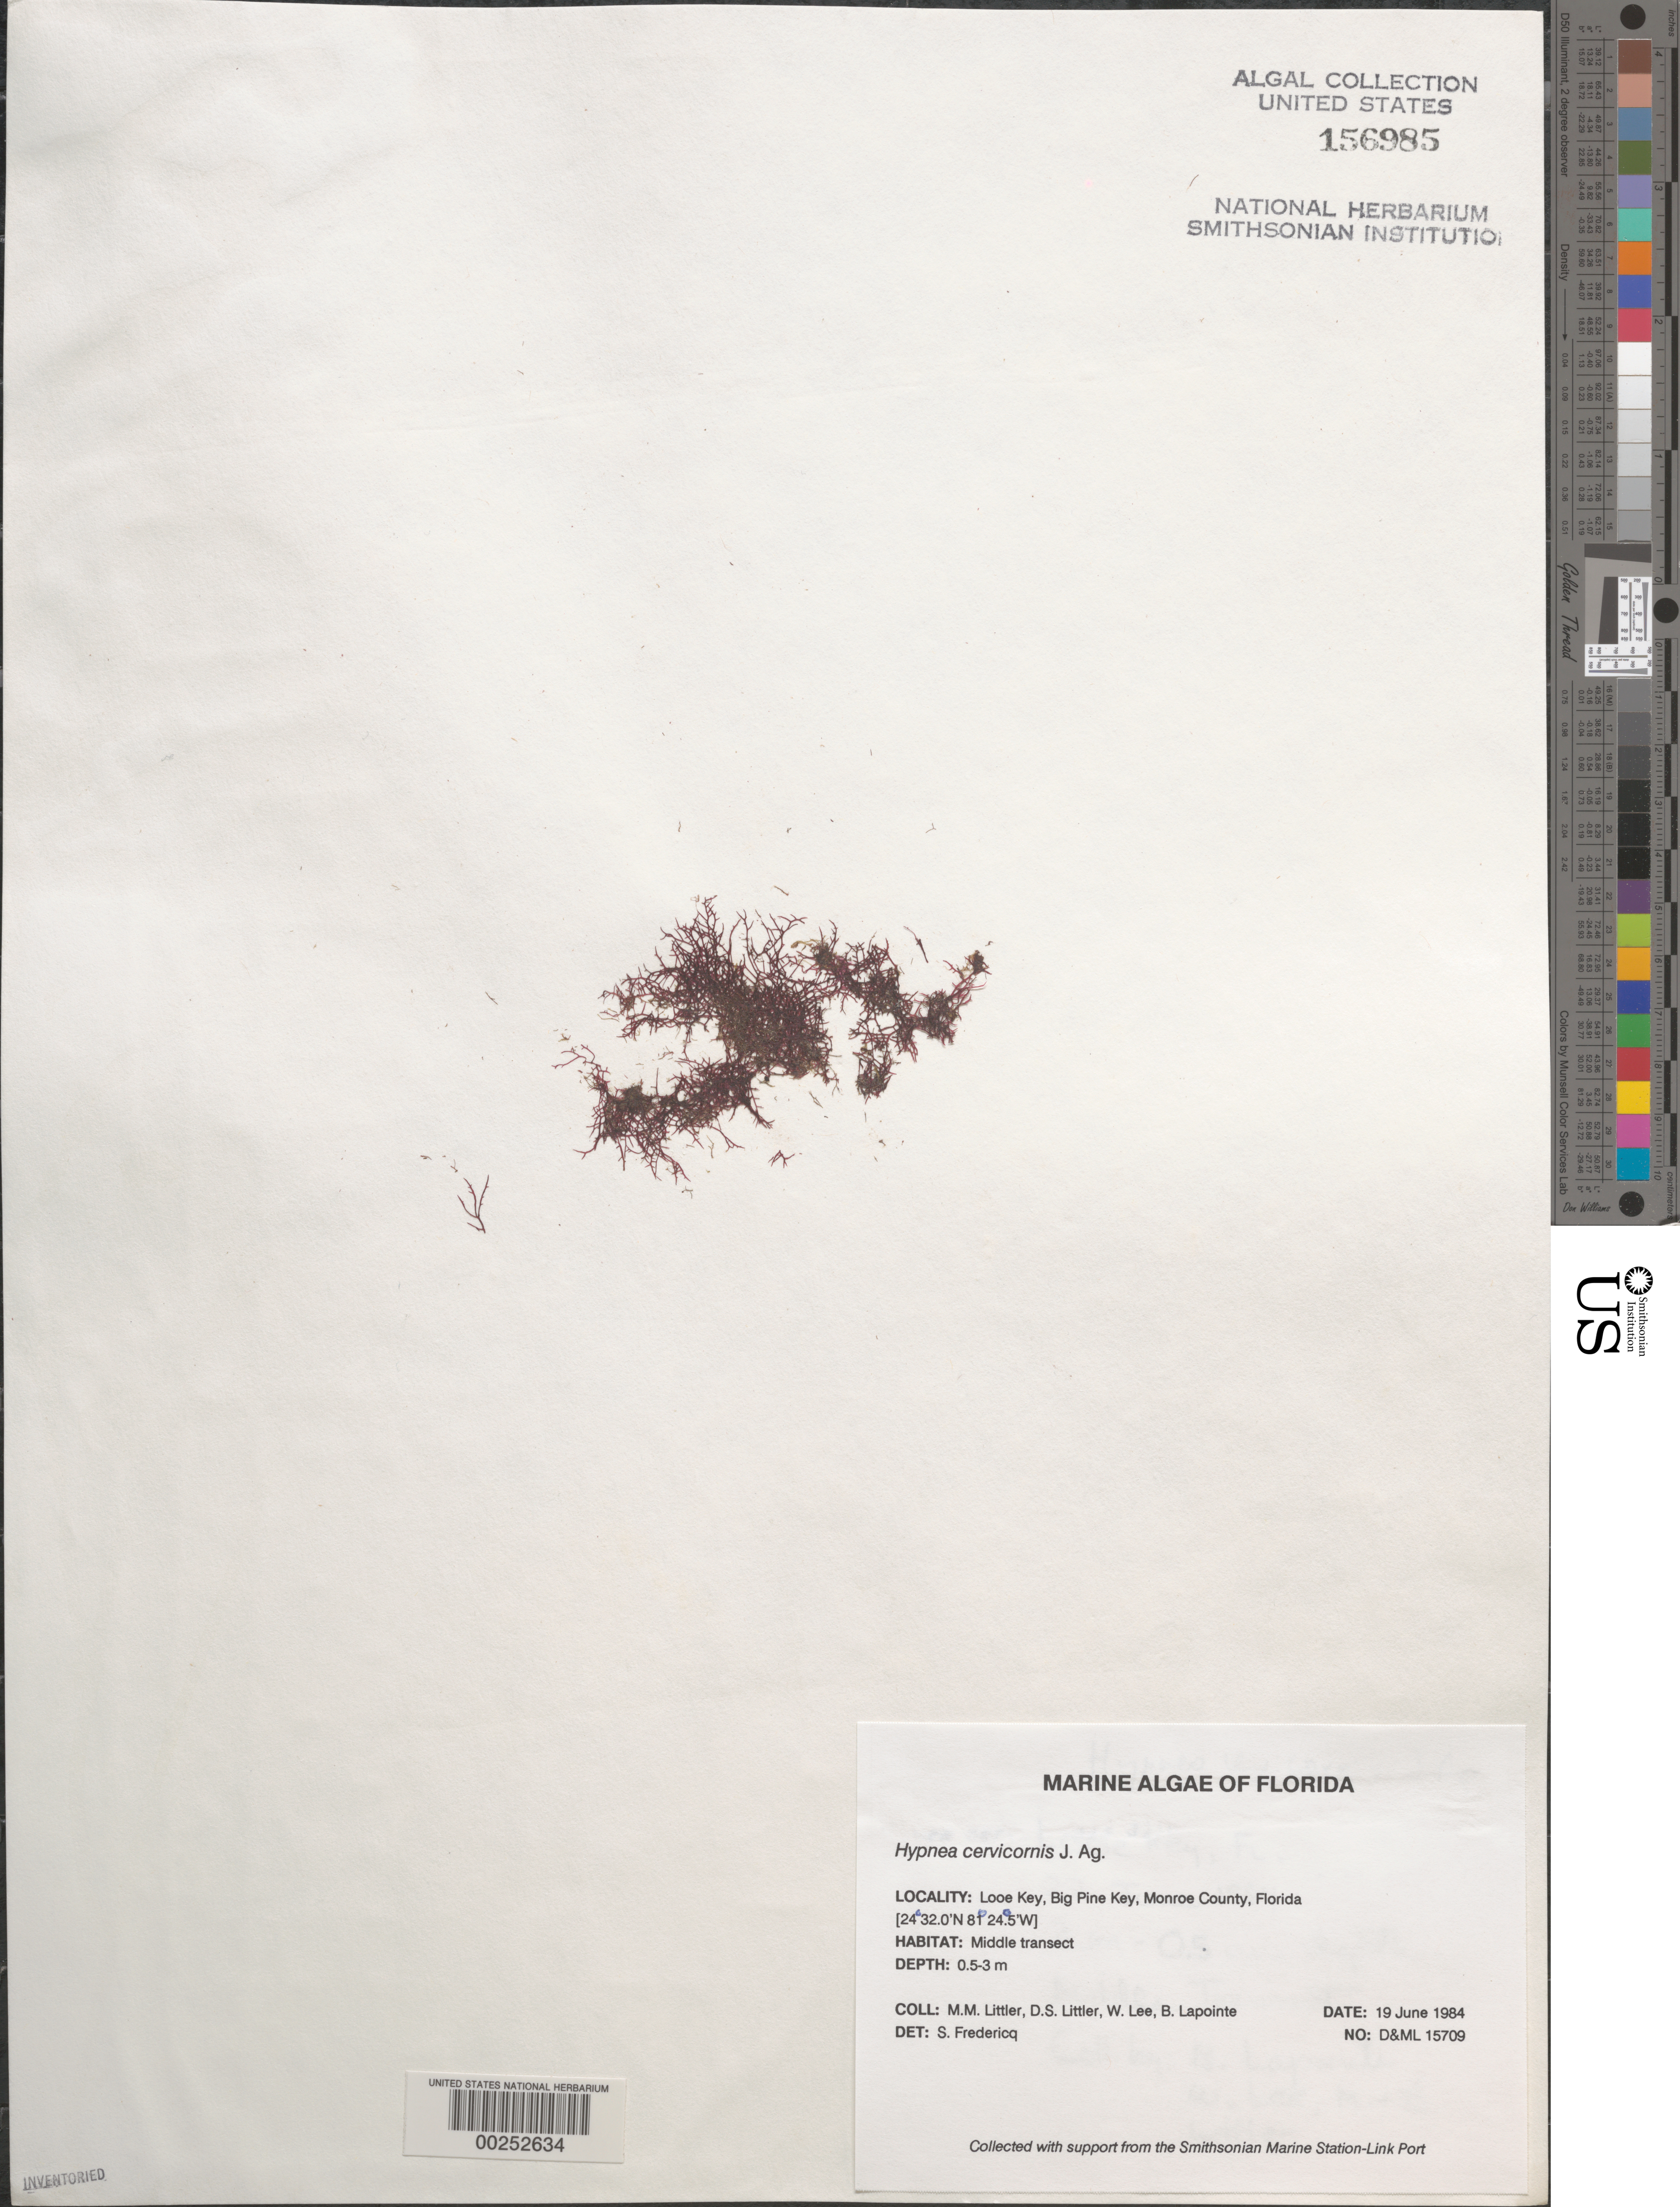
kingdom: Plantae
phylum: Rhodophyta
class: Florideophyceae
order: Gigartinales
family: Cystocloniaceae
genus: Hypnea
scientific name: Hypnea cervicornis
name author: J. Agardh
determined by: Fredericq, S.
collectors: M. M. Littler, D. S. Littler, W. Lee & B. Lapointe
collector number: D&ML 15709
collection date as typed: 19 Jun 1984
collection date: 1984-06-19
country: United States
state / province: Florida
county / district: Monroe County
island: Looe Key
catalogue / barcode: US 156985